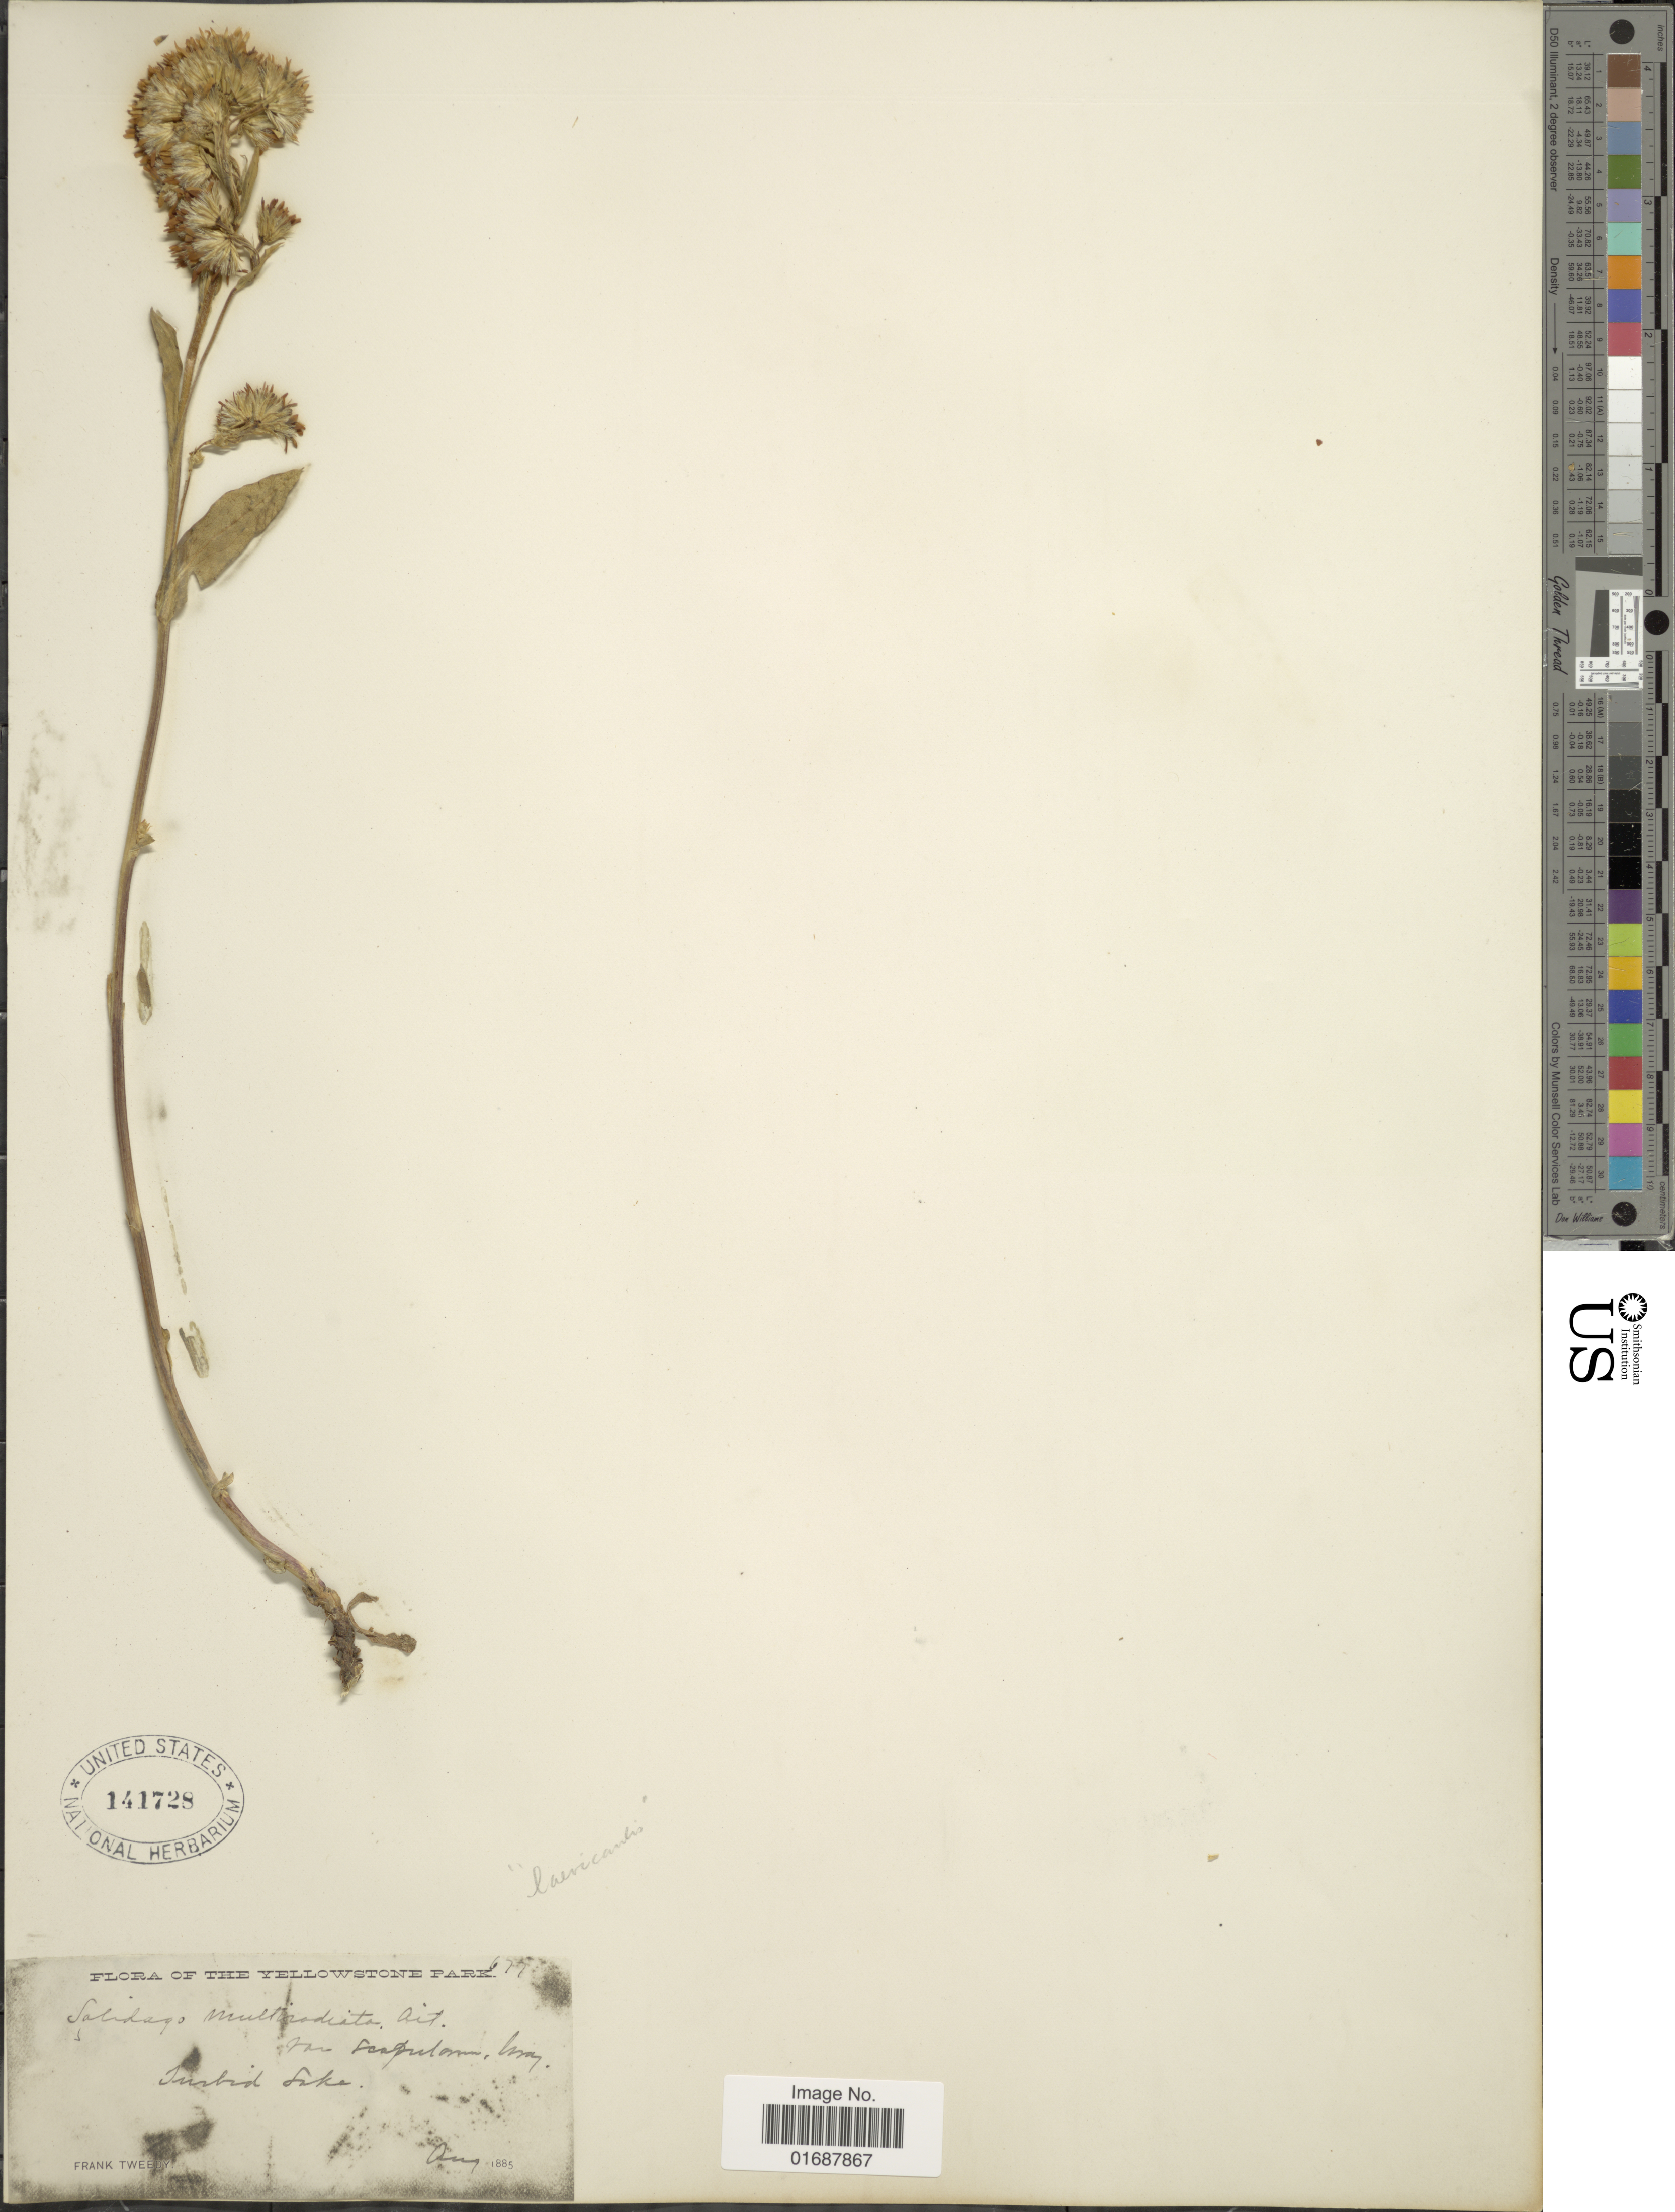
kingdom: Plantae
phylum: Tracheophyta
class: Magnoliopsida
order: Asterales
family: Asteraceae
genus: Solidago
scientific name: Solidago laevicaulis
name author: Rydb.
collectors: F. Tweedy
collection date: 1885-08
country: United States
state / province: Wyoming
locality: Yellowstone Park, Turbid Lake.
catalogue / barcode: US 141728